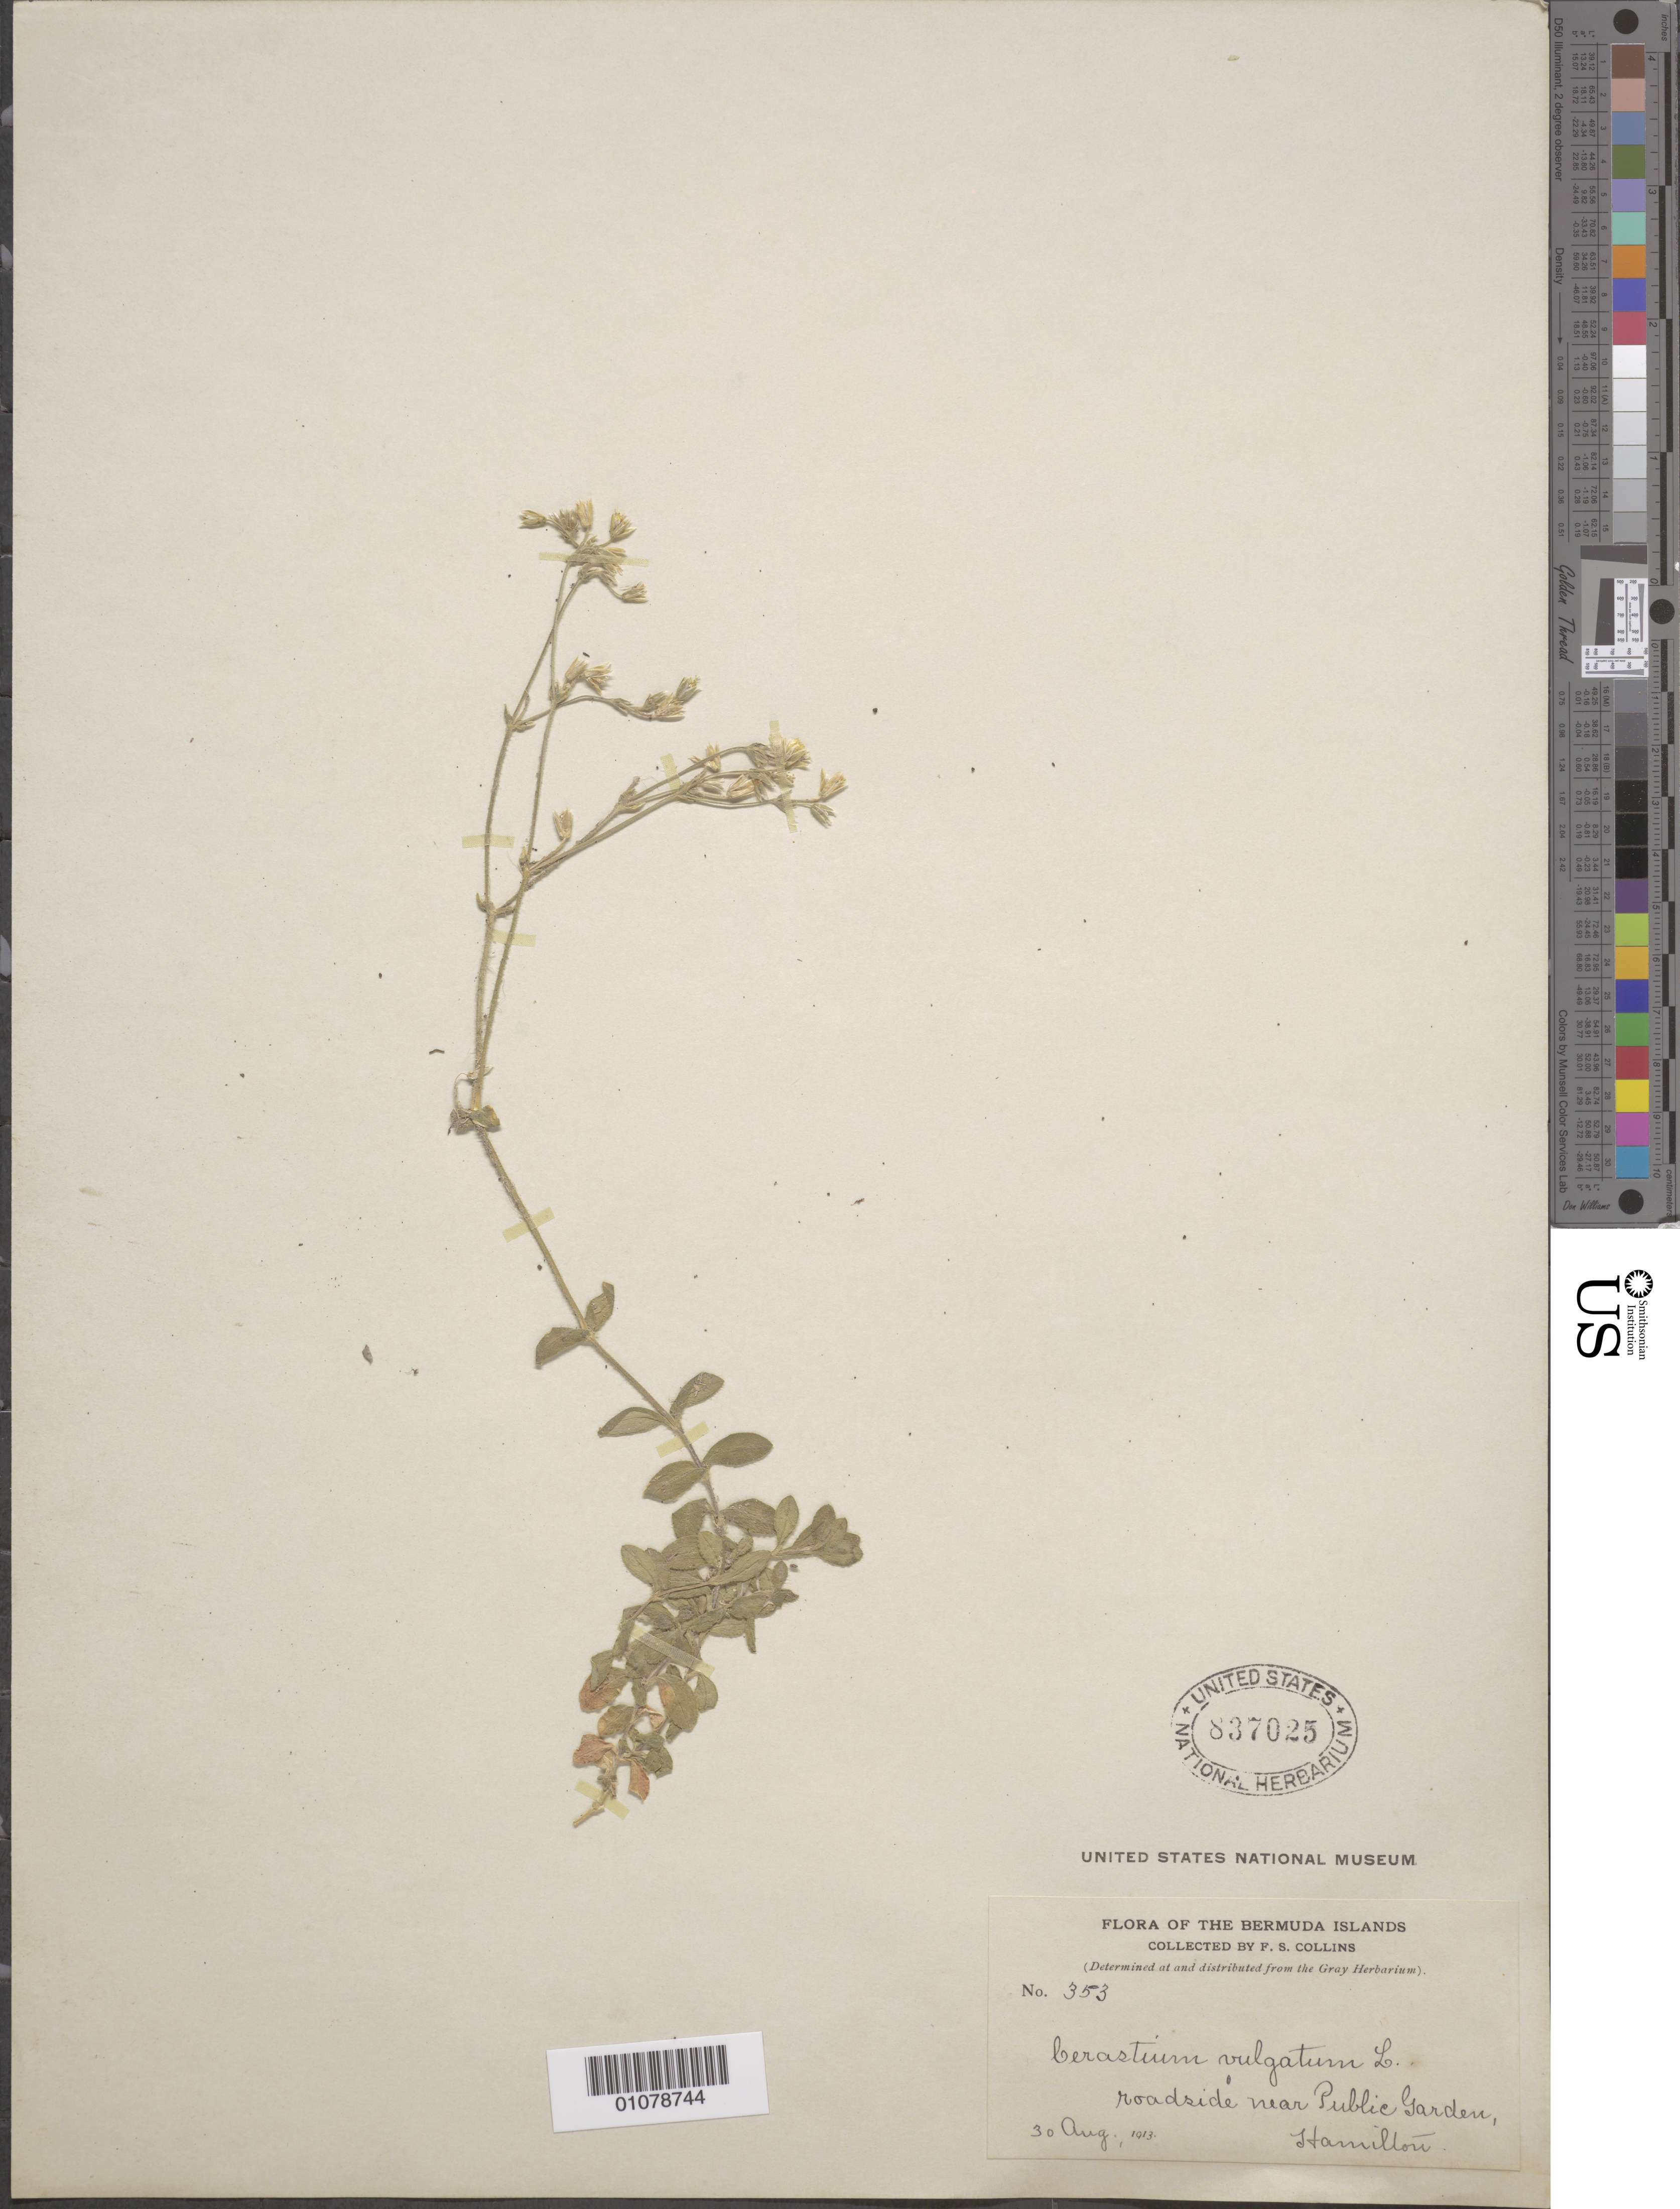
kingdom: Plantae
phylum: Tracheophyta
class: Magnoliopsida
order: Caryophyllales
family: Caryophyllaceae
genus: Cerastium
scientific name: Cerastium vulgatum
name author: L.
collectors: F. Collins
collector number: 353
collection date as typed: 30 Aug 1913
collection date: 1913-08-30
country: Bermuda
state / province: Devonshire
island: Bermuda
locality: Hamilton, near Public Garden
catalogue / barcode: US 837025